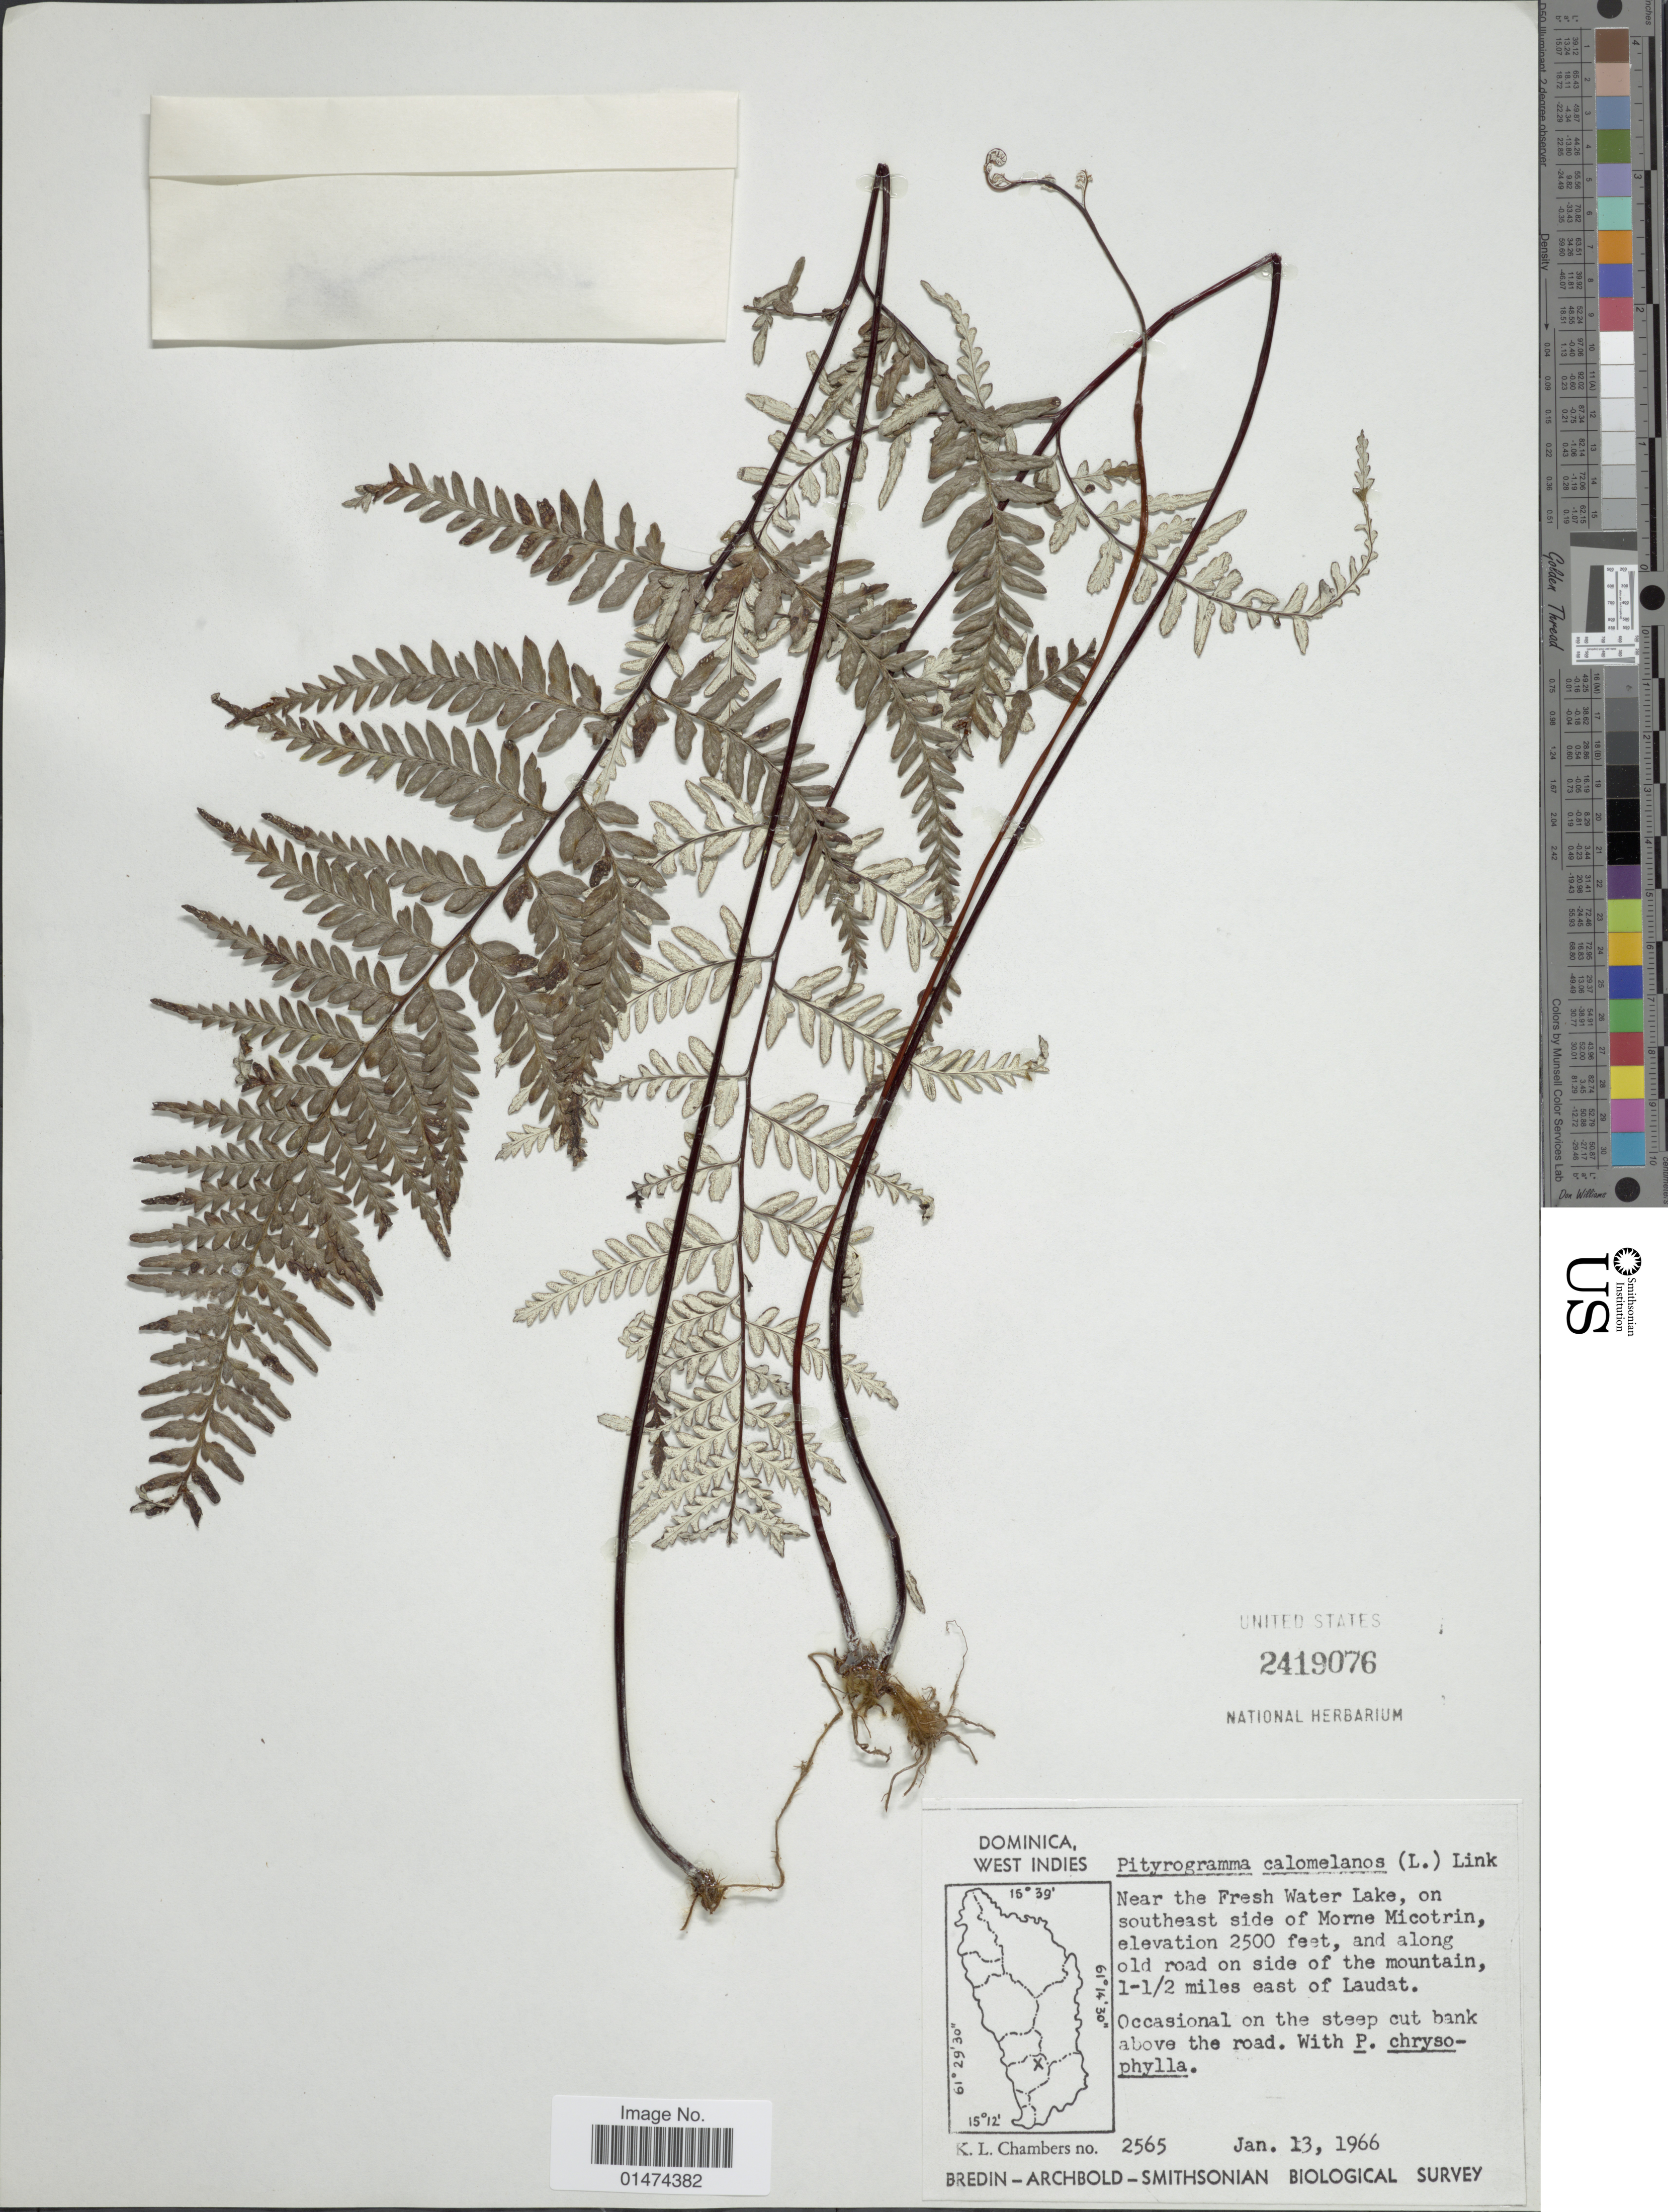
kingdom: Plantae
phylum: Tracheophyta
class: Polypodiopsida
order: Polypodiales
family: Pteridaceae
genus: Pityrogramma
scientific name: Pityrogramma calomelanos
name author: (L.) Link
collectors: K. Chambers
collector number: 2565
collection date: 1966-01-13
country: Dominica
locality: Dominica West indies, Near the Fresh Water Lake, on southeast side of Morne Micotrin, and along old road on side of the mountain, 1-1/2 miles east of Laudat. Occasional on the steep cut bank above the road. With P. chrysophylla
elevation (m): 762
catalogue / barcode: US 2419076